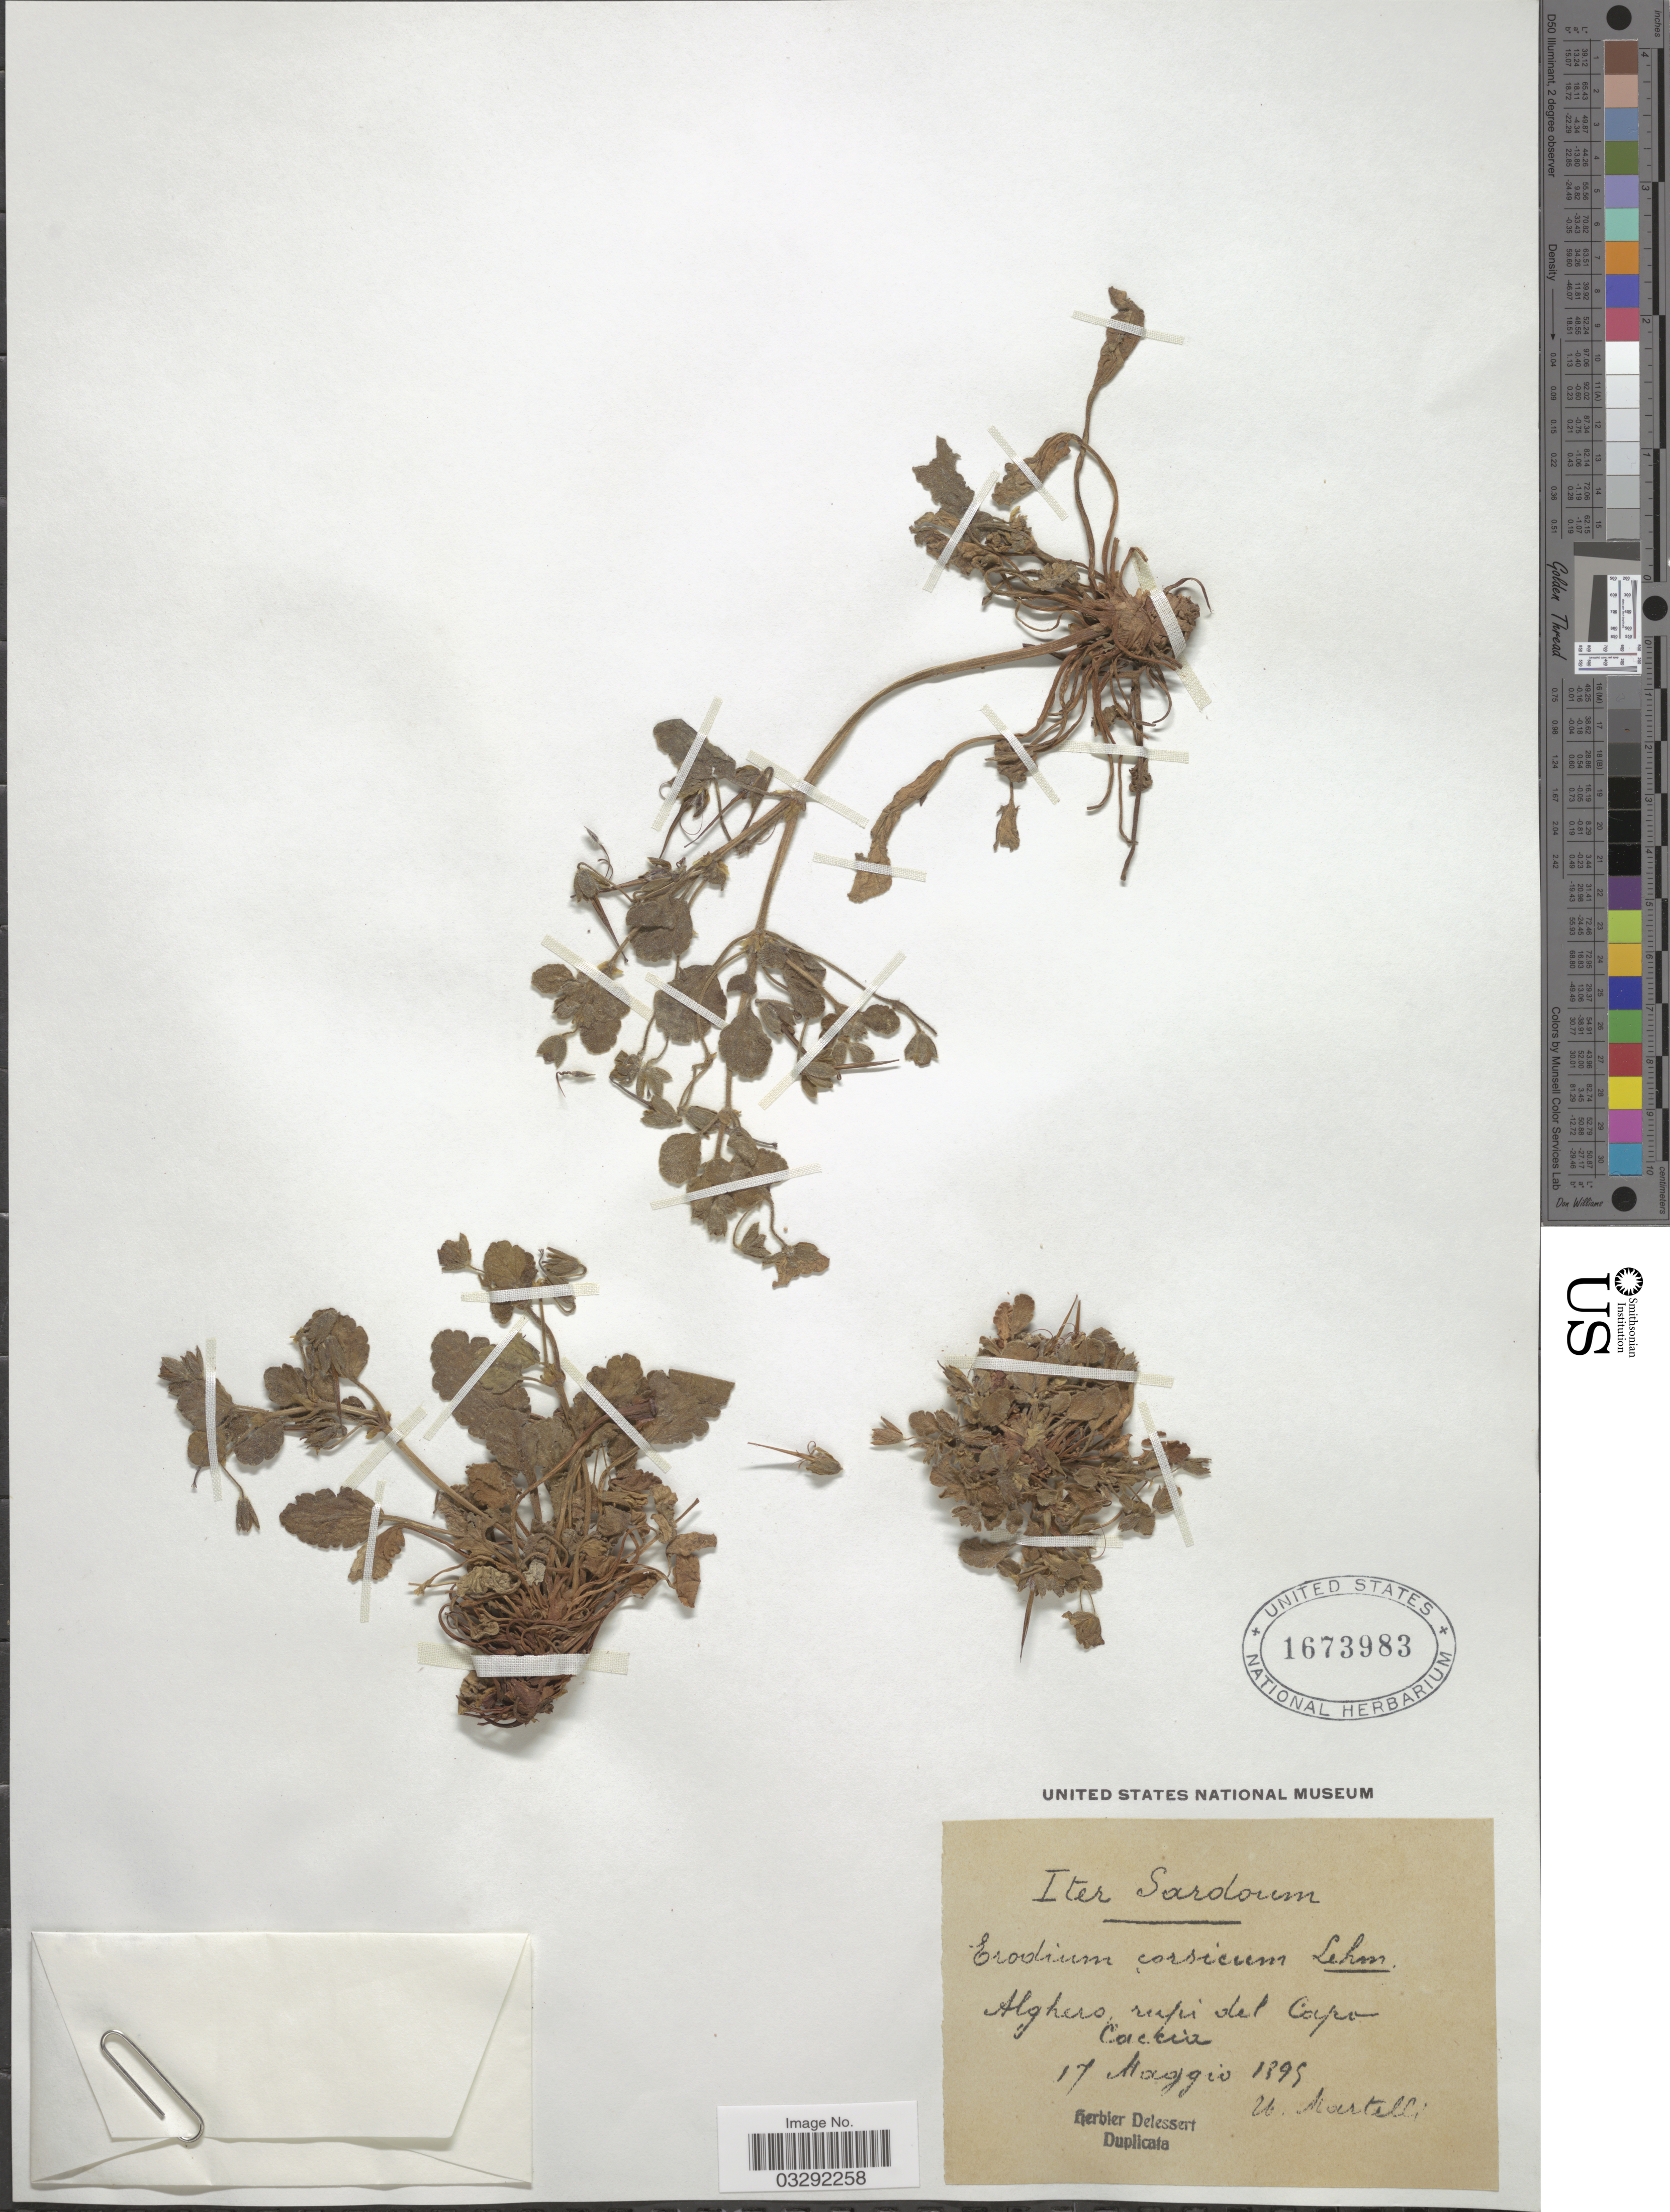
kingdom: Plantae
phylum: Tracheophyta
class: Magnoliopsida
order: Geraniales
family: Geraniaceae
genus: Erodium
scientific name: Erodium corsicum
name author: Léman ex DC.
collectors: U. Martelli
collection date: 1895-05-17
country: Italy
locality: Sardoum. Alghero, rupi del Capo Cackia.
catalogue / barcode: US 1673983